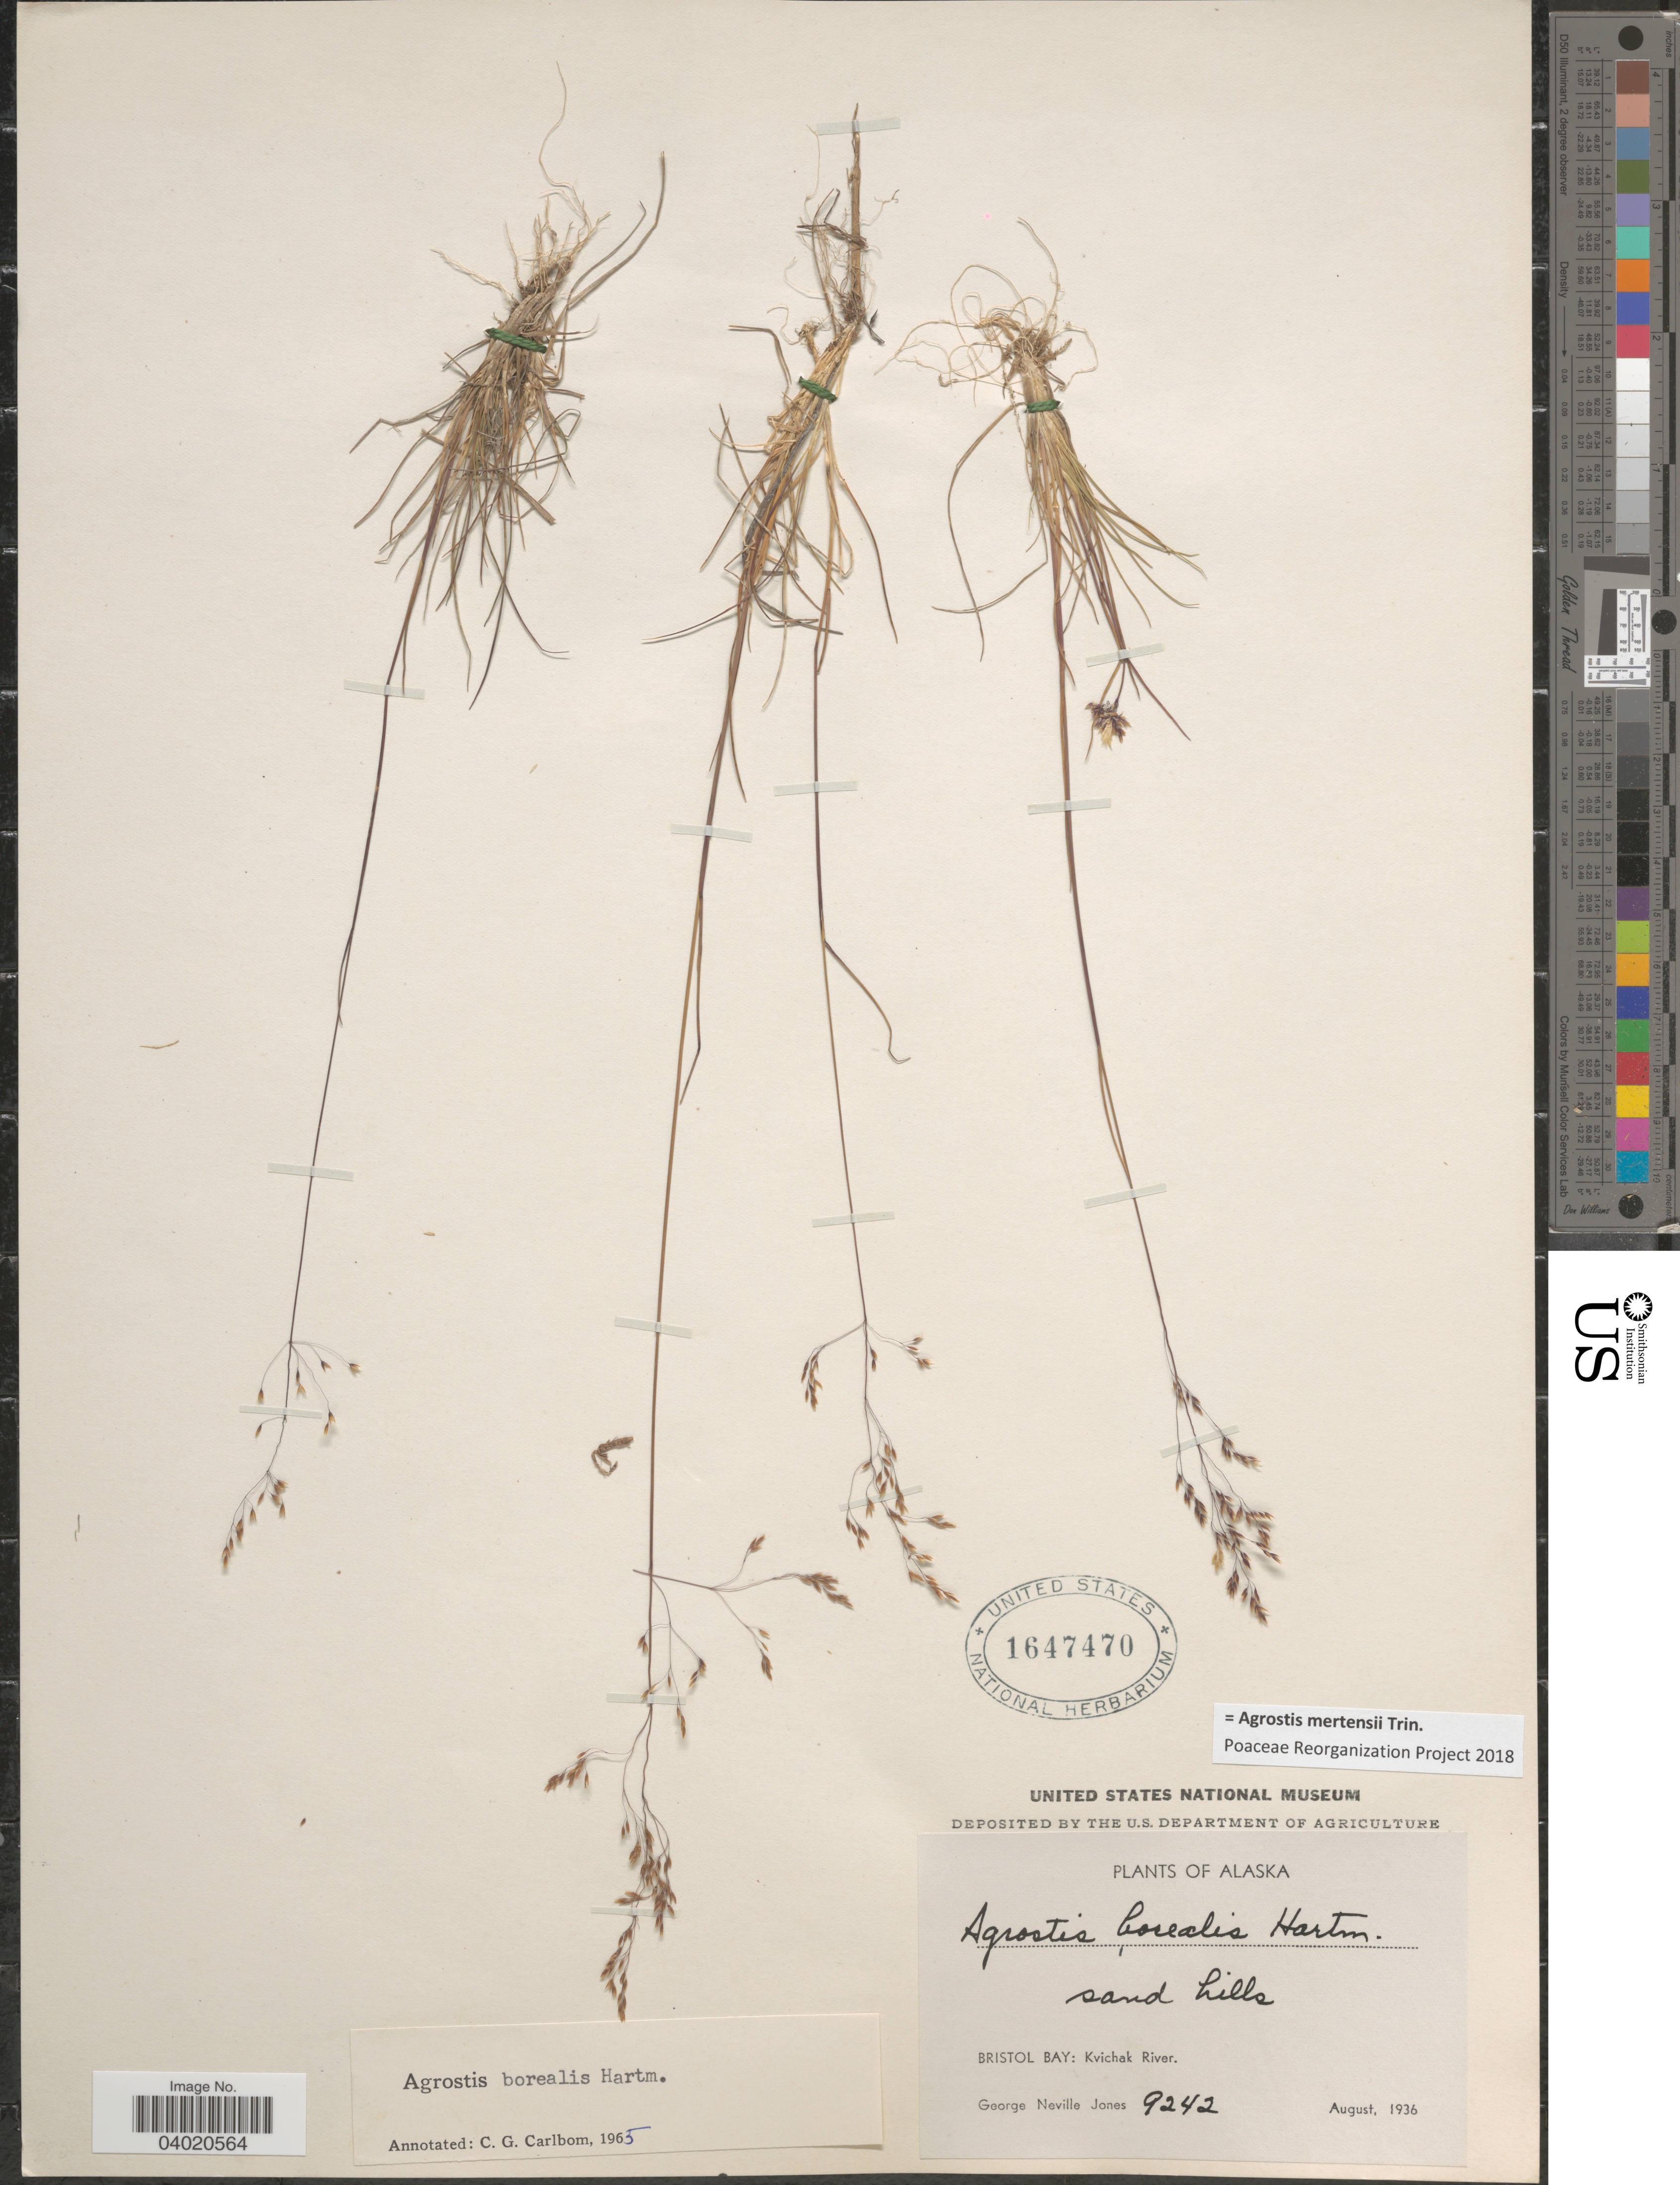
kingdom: Plantae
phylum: Tracheophyta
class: Liliopsida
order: Poales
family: Poaceae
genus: Agrostis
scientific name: Agrostis mertensii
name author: Trin.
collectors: G. N. Jones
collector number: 9242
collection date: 1936-08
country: United States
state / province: Alaska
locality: Bristol Bay: Kvichak River.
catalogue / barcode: US 1647470